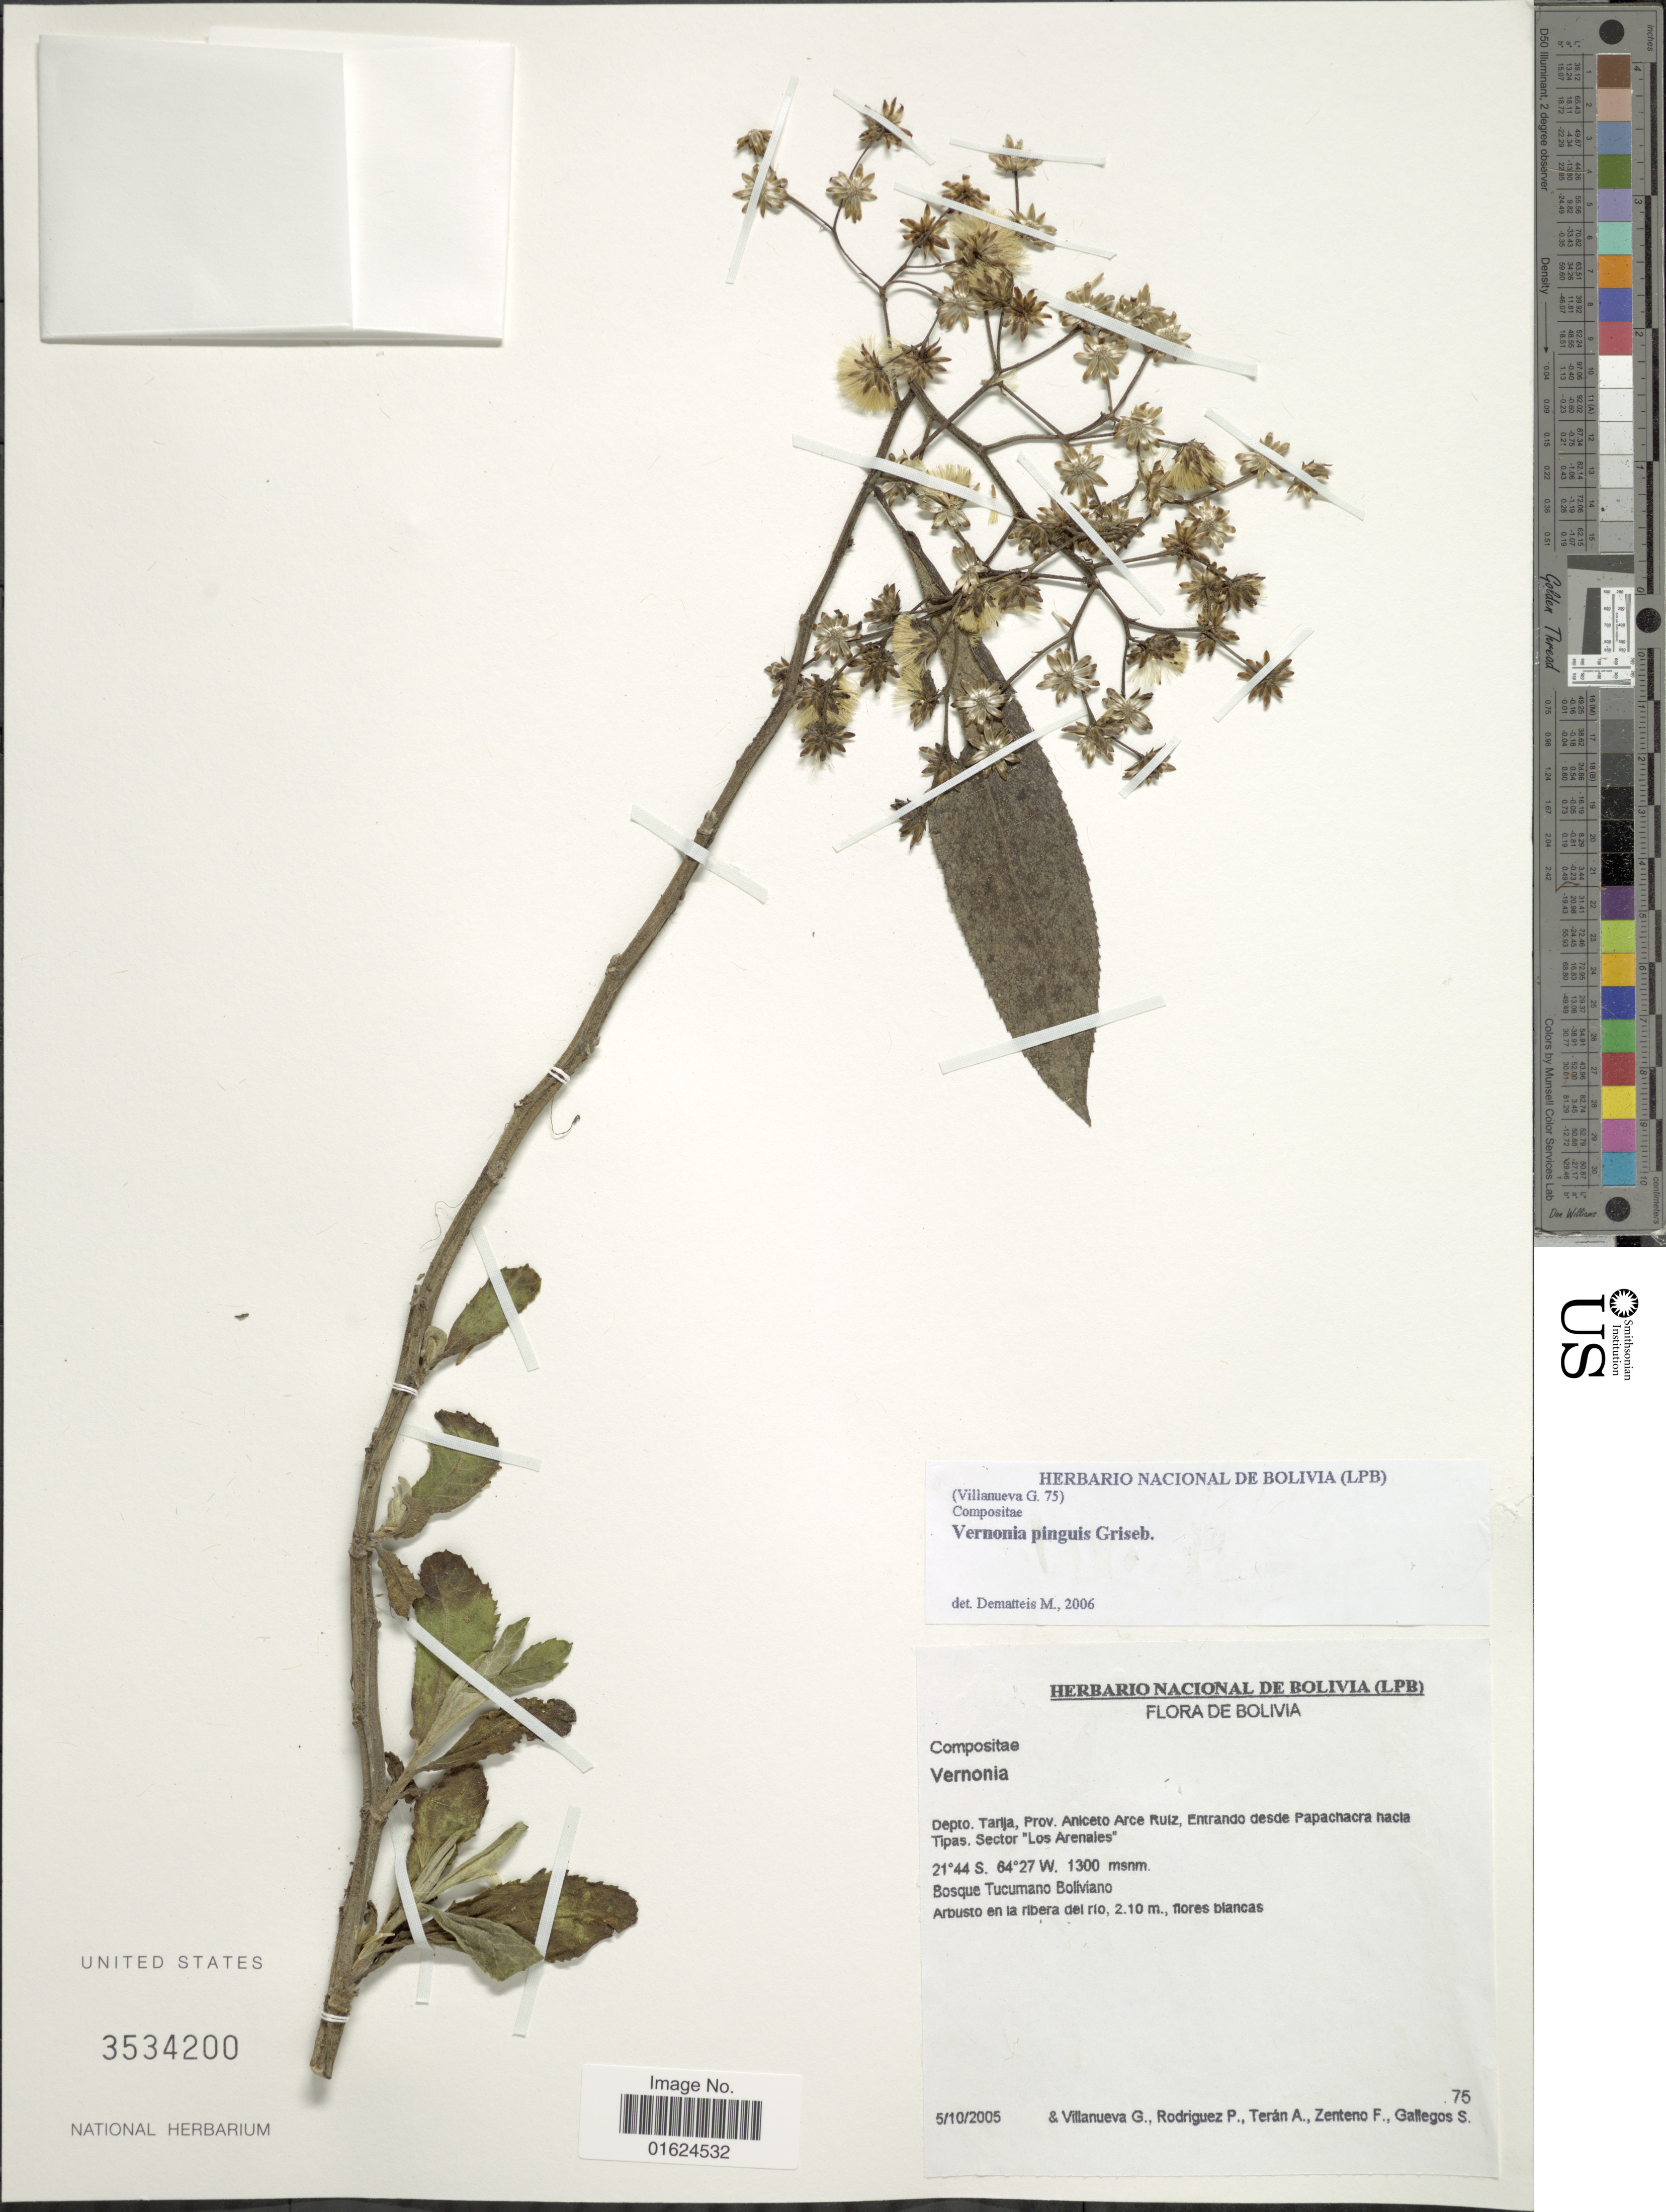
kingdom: Plantae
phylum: Tracheophyta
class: Magnoliopsida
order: Asterales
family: Asteraceae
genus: Vernonanthura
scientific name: Vernonanthura pinguis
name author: (Griseb.) H. Rob.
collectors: G. Villanueva, P. Rodríguez, A. Teran, F. Zenteno & S. Gallegos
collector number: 75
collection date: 2005-10-05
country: Bolivia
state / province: Tarija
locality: Depto Tarija, Prov. Aniceto Arce Ruiz, Entrado desde Papachachra hacia Tipas, Sector 'Los Arenals'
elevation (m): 1300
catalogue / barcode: US 3534200